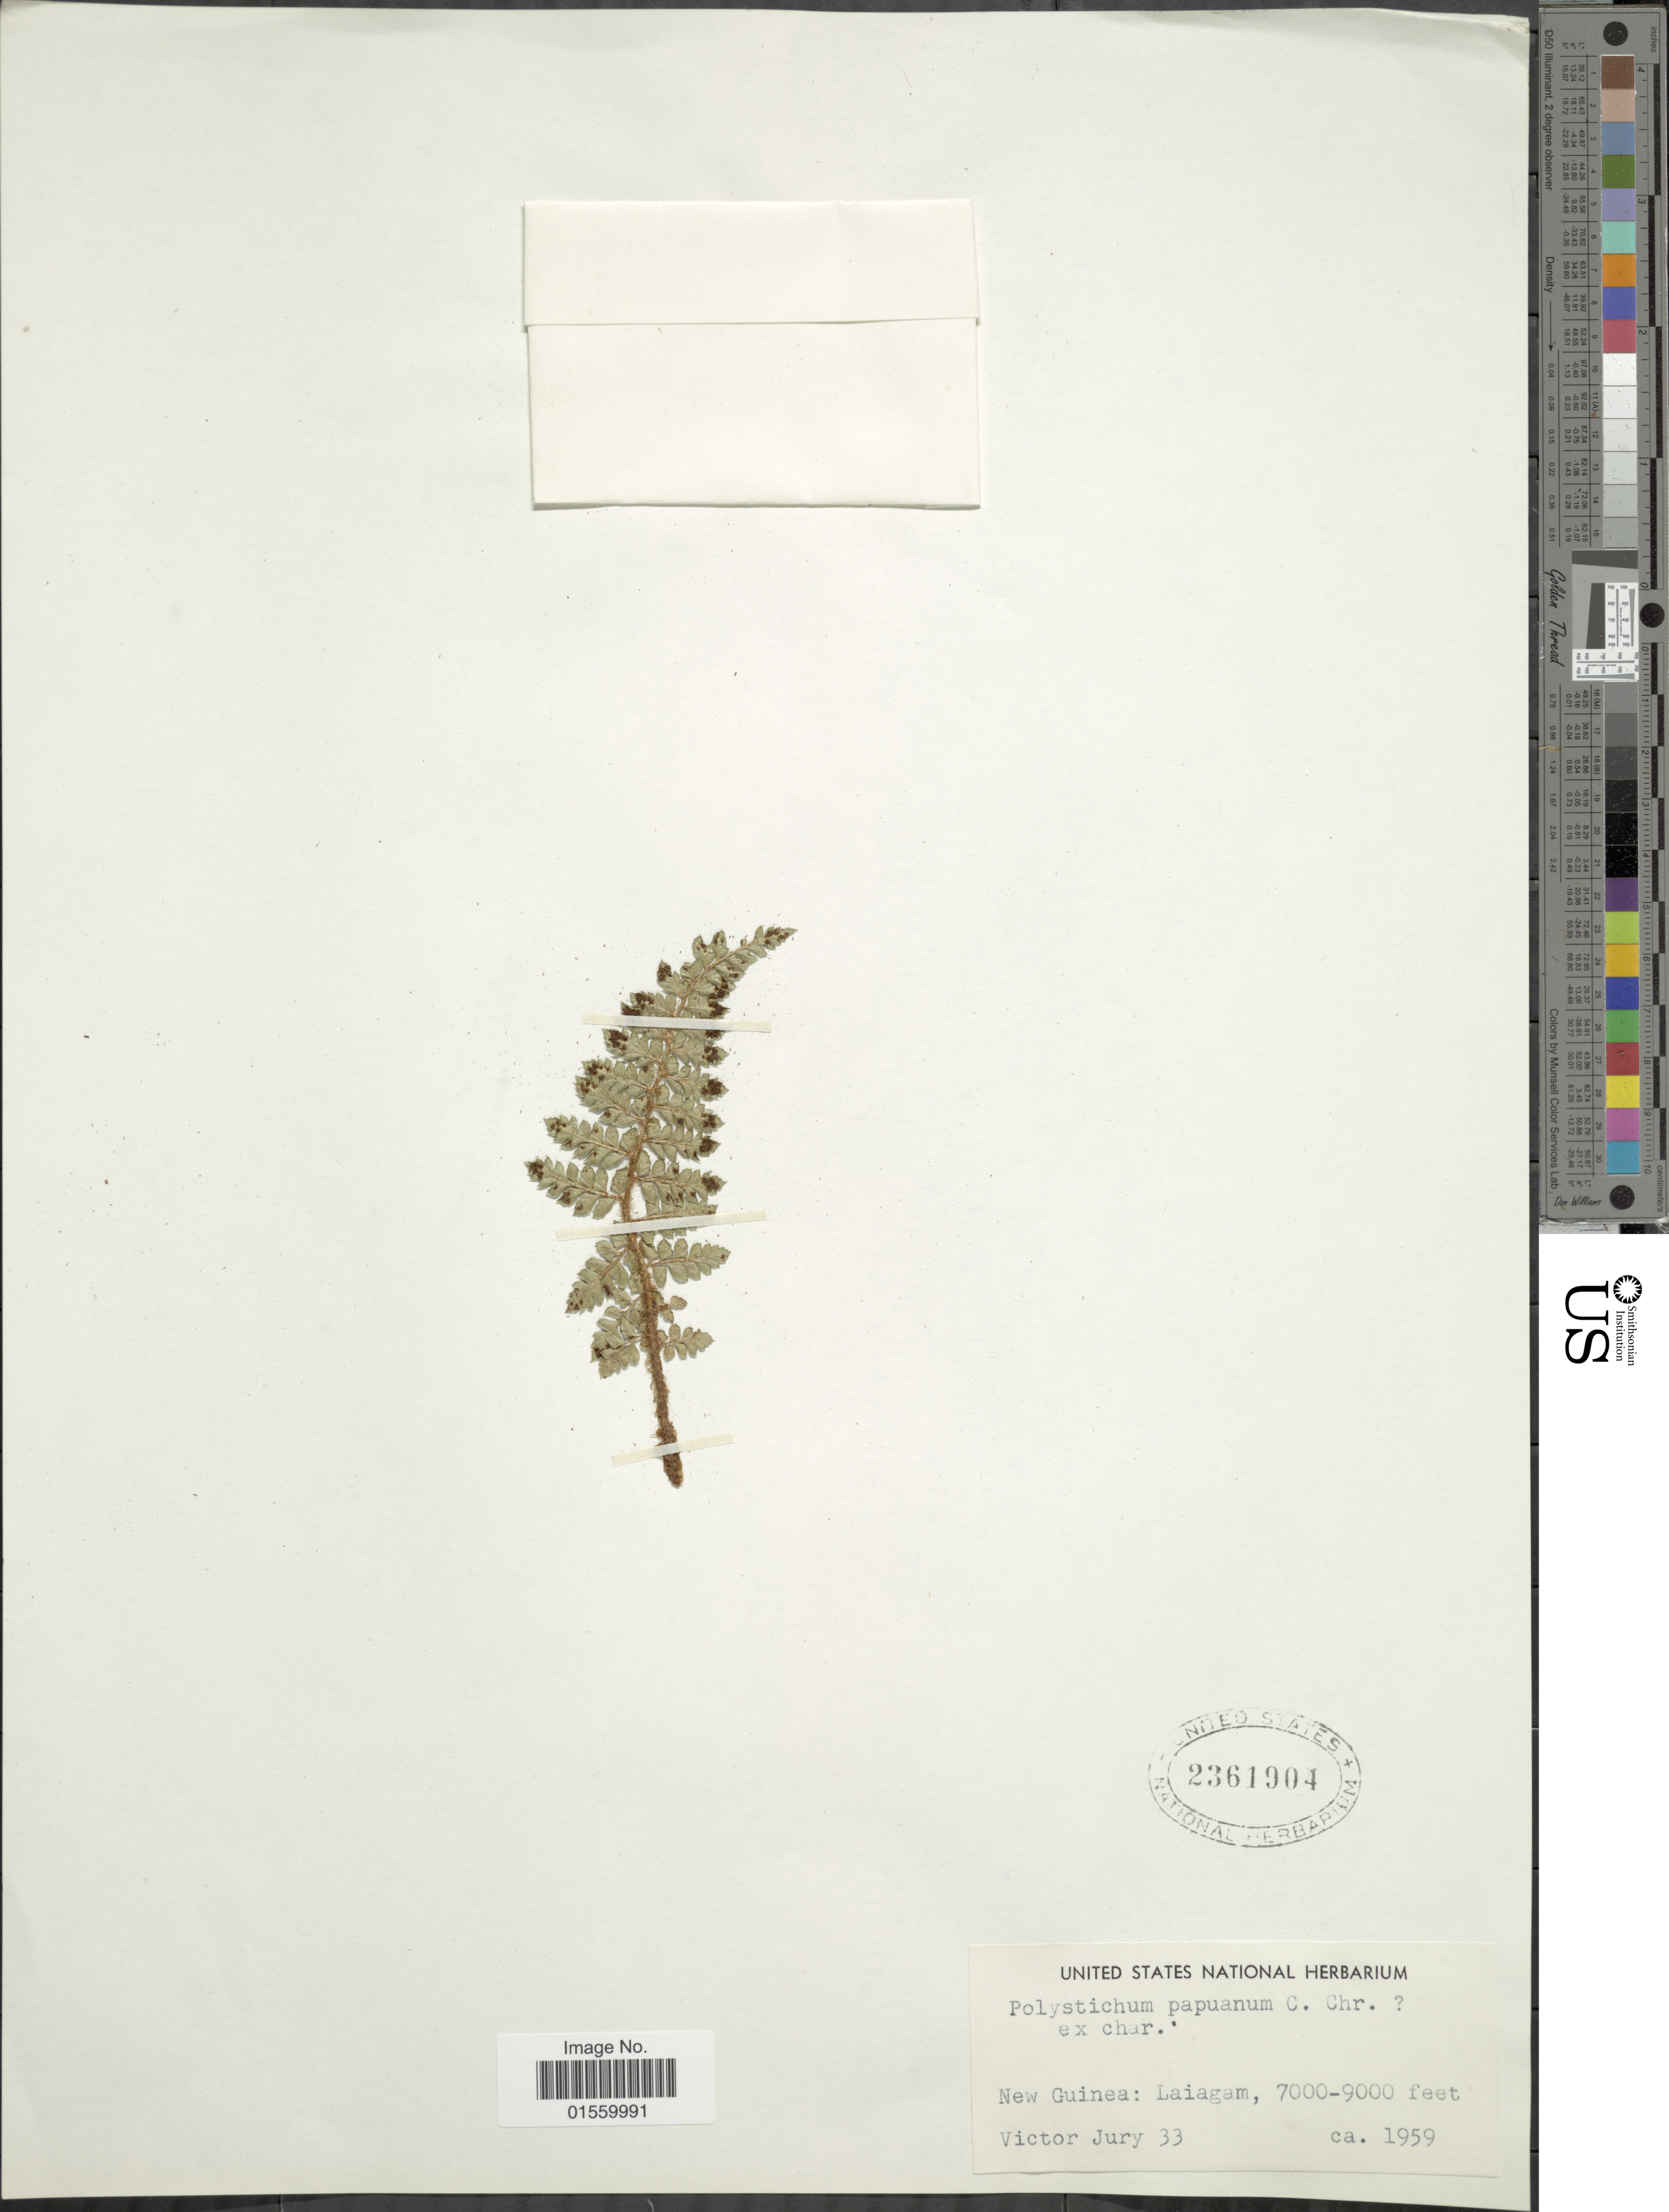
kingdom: Plantae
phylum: Tracheophyta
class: Polypodiopsida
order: Polypodiales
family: Dryopteridaceae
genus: Polystichum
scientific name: Polystichum papuanum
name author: C. Chr.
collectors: V. Jury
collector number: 33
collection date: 1959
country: Papua New Guinea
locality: New Guinea: Laiagam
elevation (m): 2134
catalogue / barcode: US 2361904